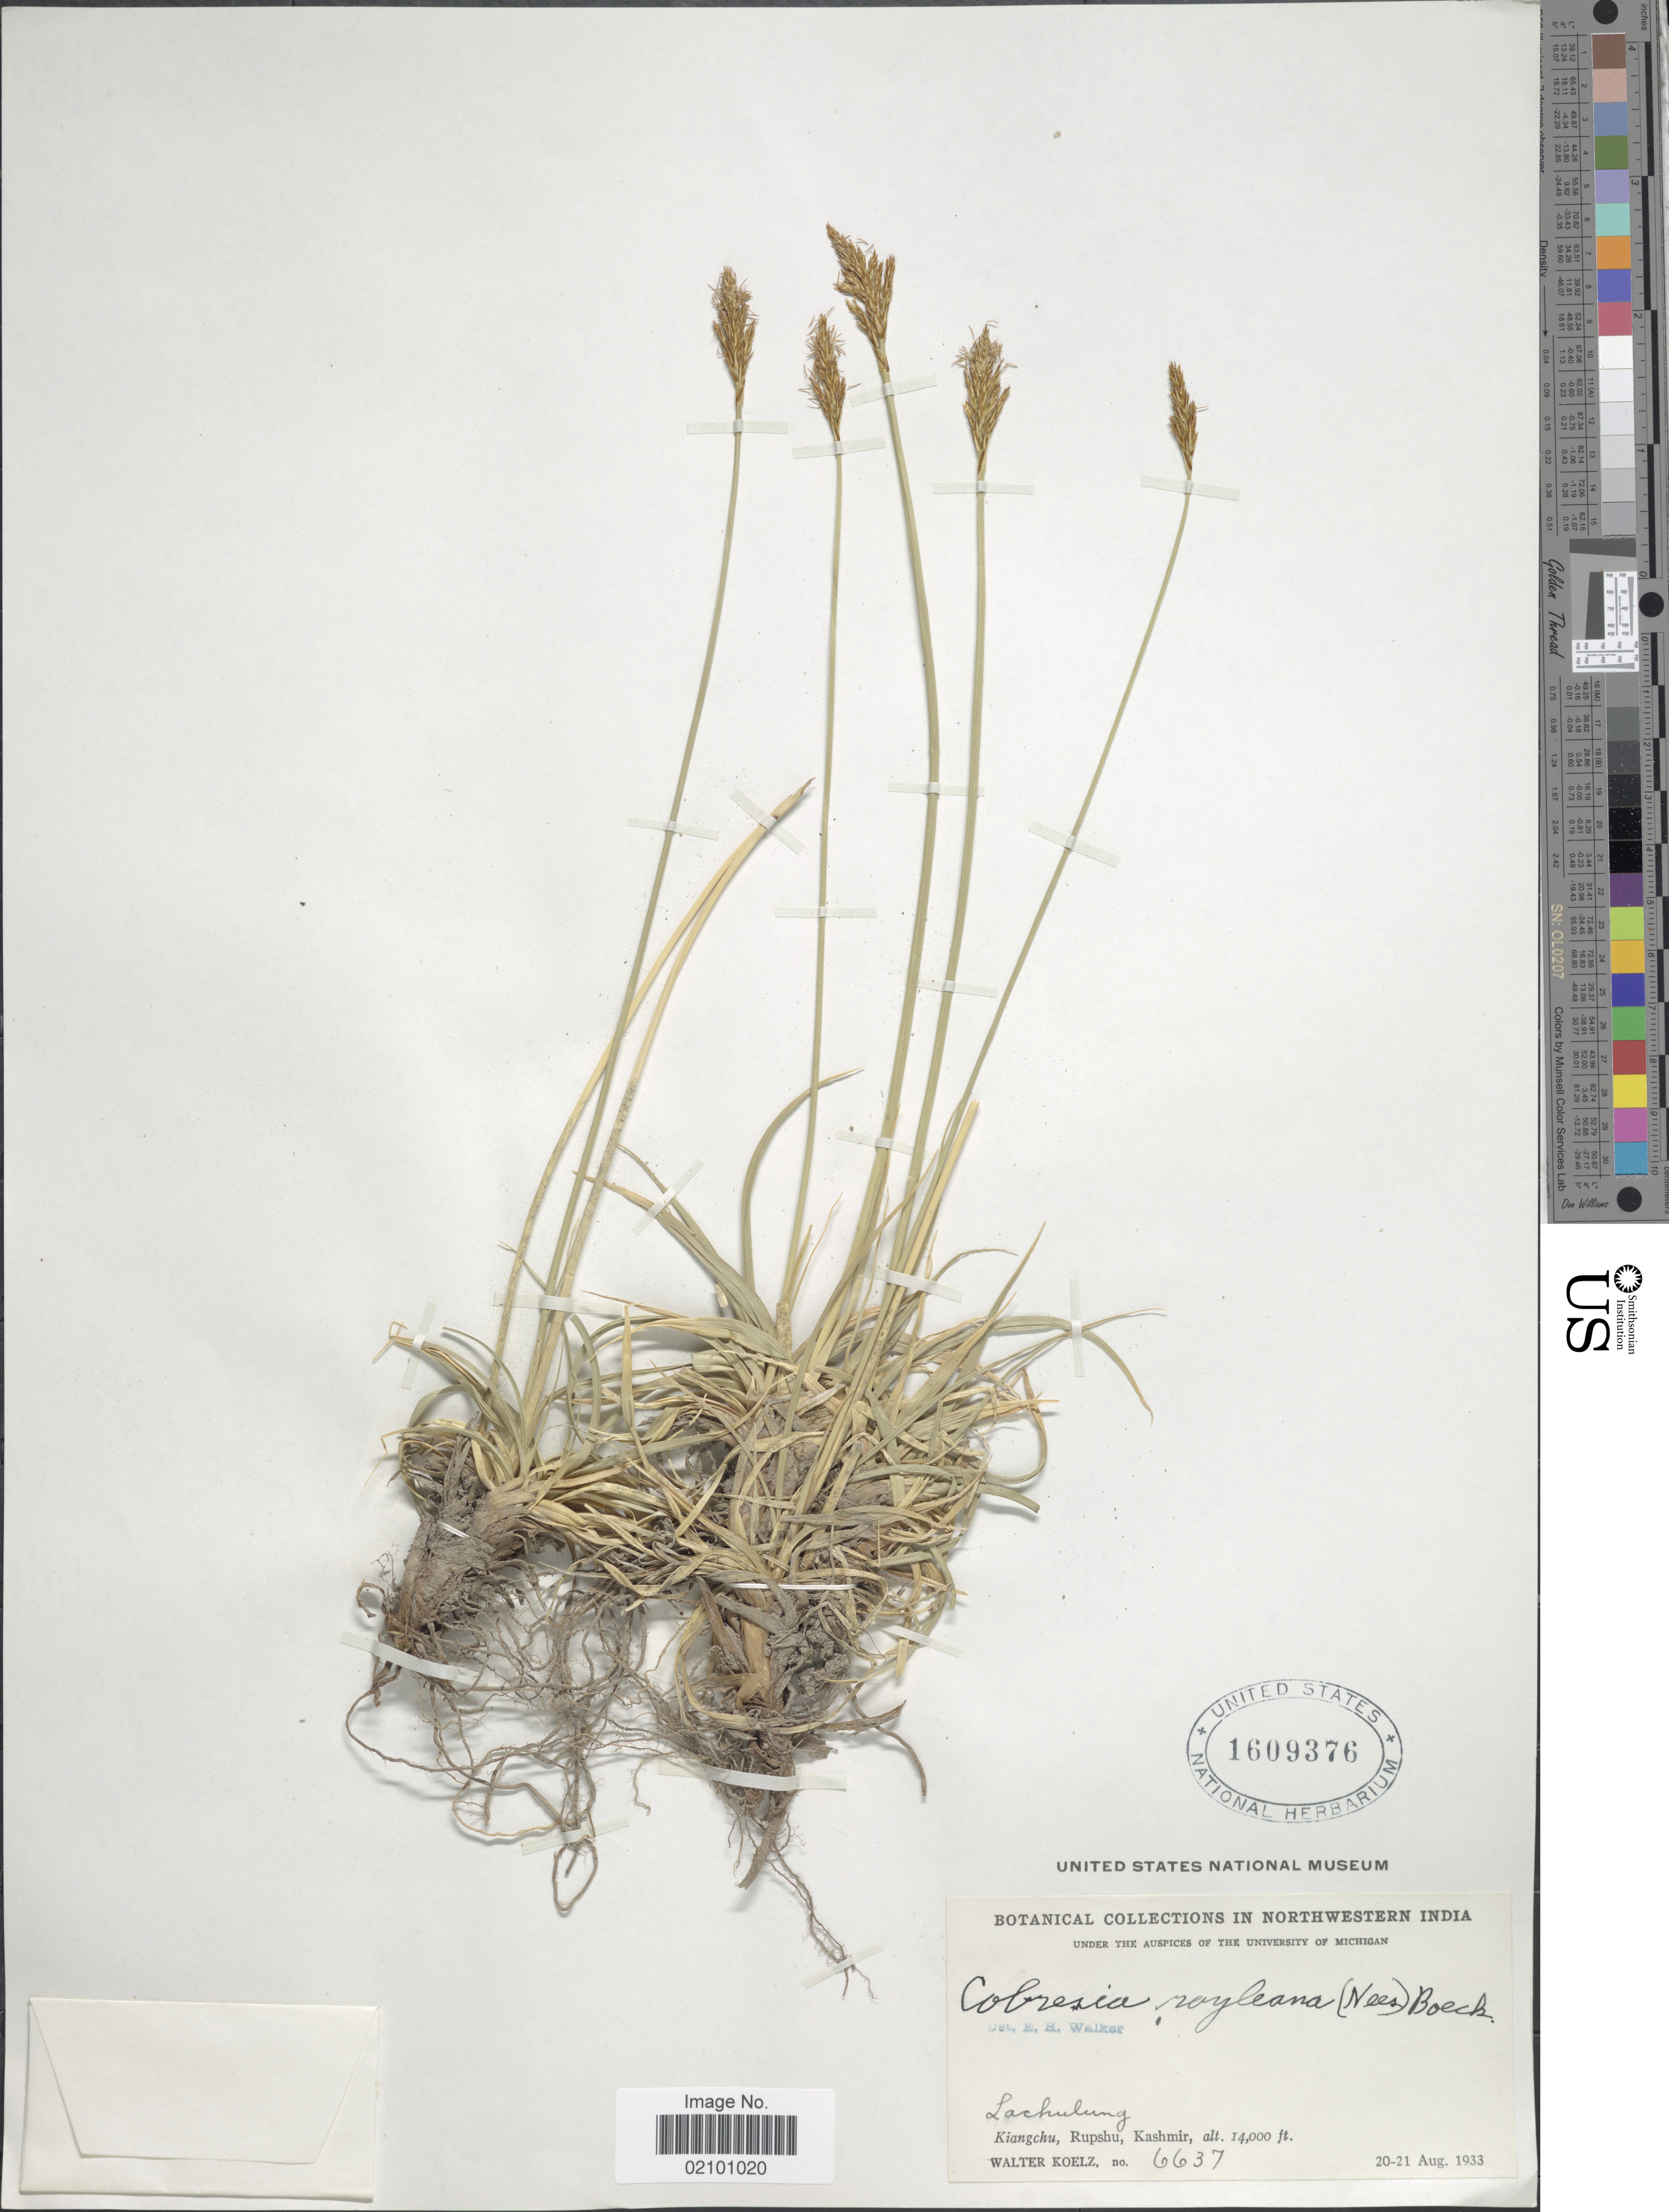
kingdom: Plantae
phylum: Tracheophyta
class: Liliopsida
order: Poales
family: Cyperaceae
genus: Carex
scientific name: Carex kokanica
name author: (Regal) S.R. Zhang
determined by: Strong, M. T., (US), Smithsonian Institution - National Museum of Natural History (UNITED STATES)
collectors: W. N. Koelz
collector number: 6637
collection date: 1933-08-20/1933-08-21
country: India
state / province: Jammu and Kashmir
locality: Northwestern India, Lachulung, Kiangchu, Rupshu, Kashmir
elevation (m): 4267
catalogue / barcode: US 1609376